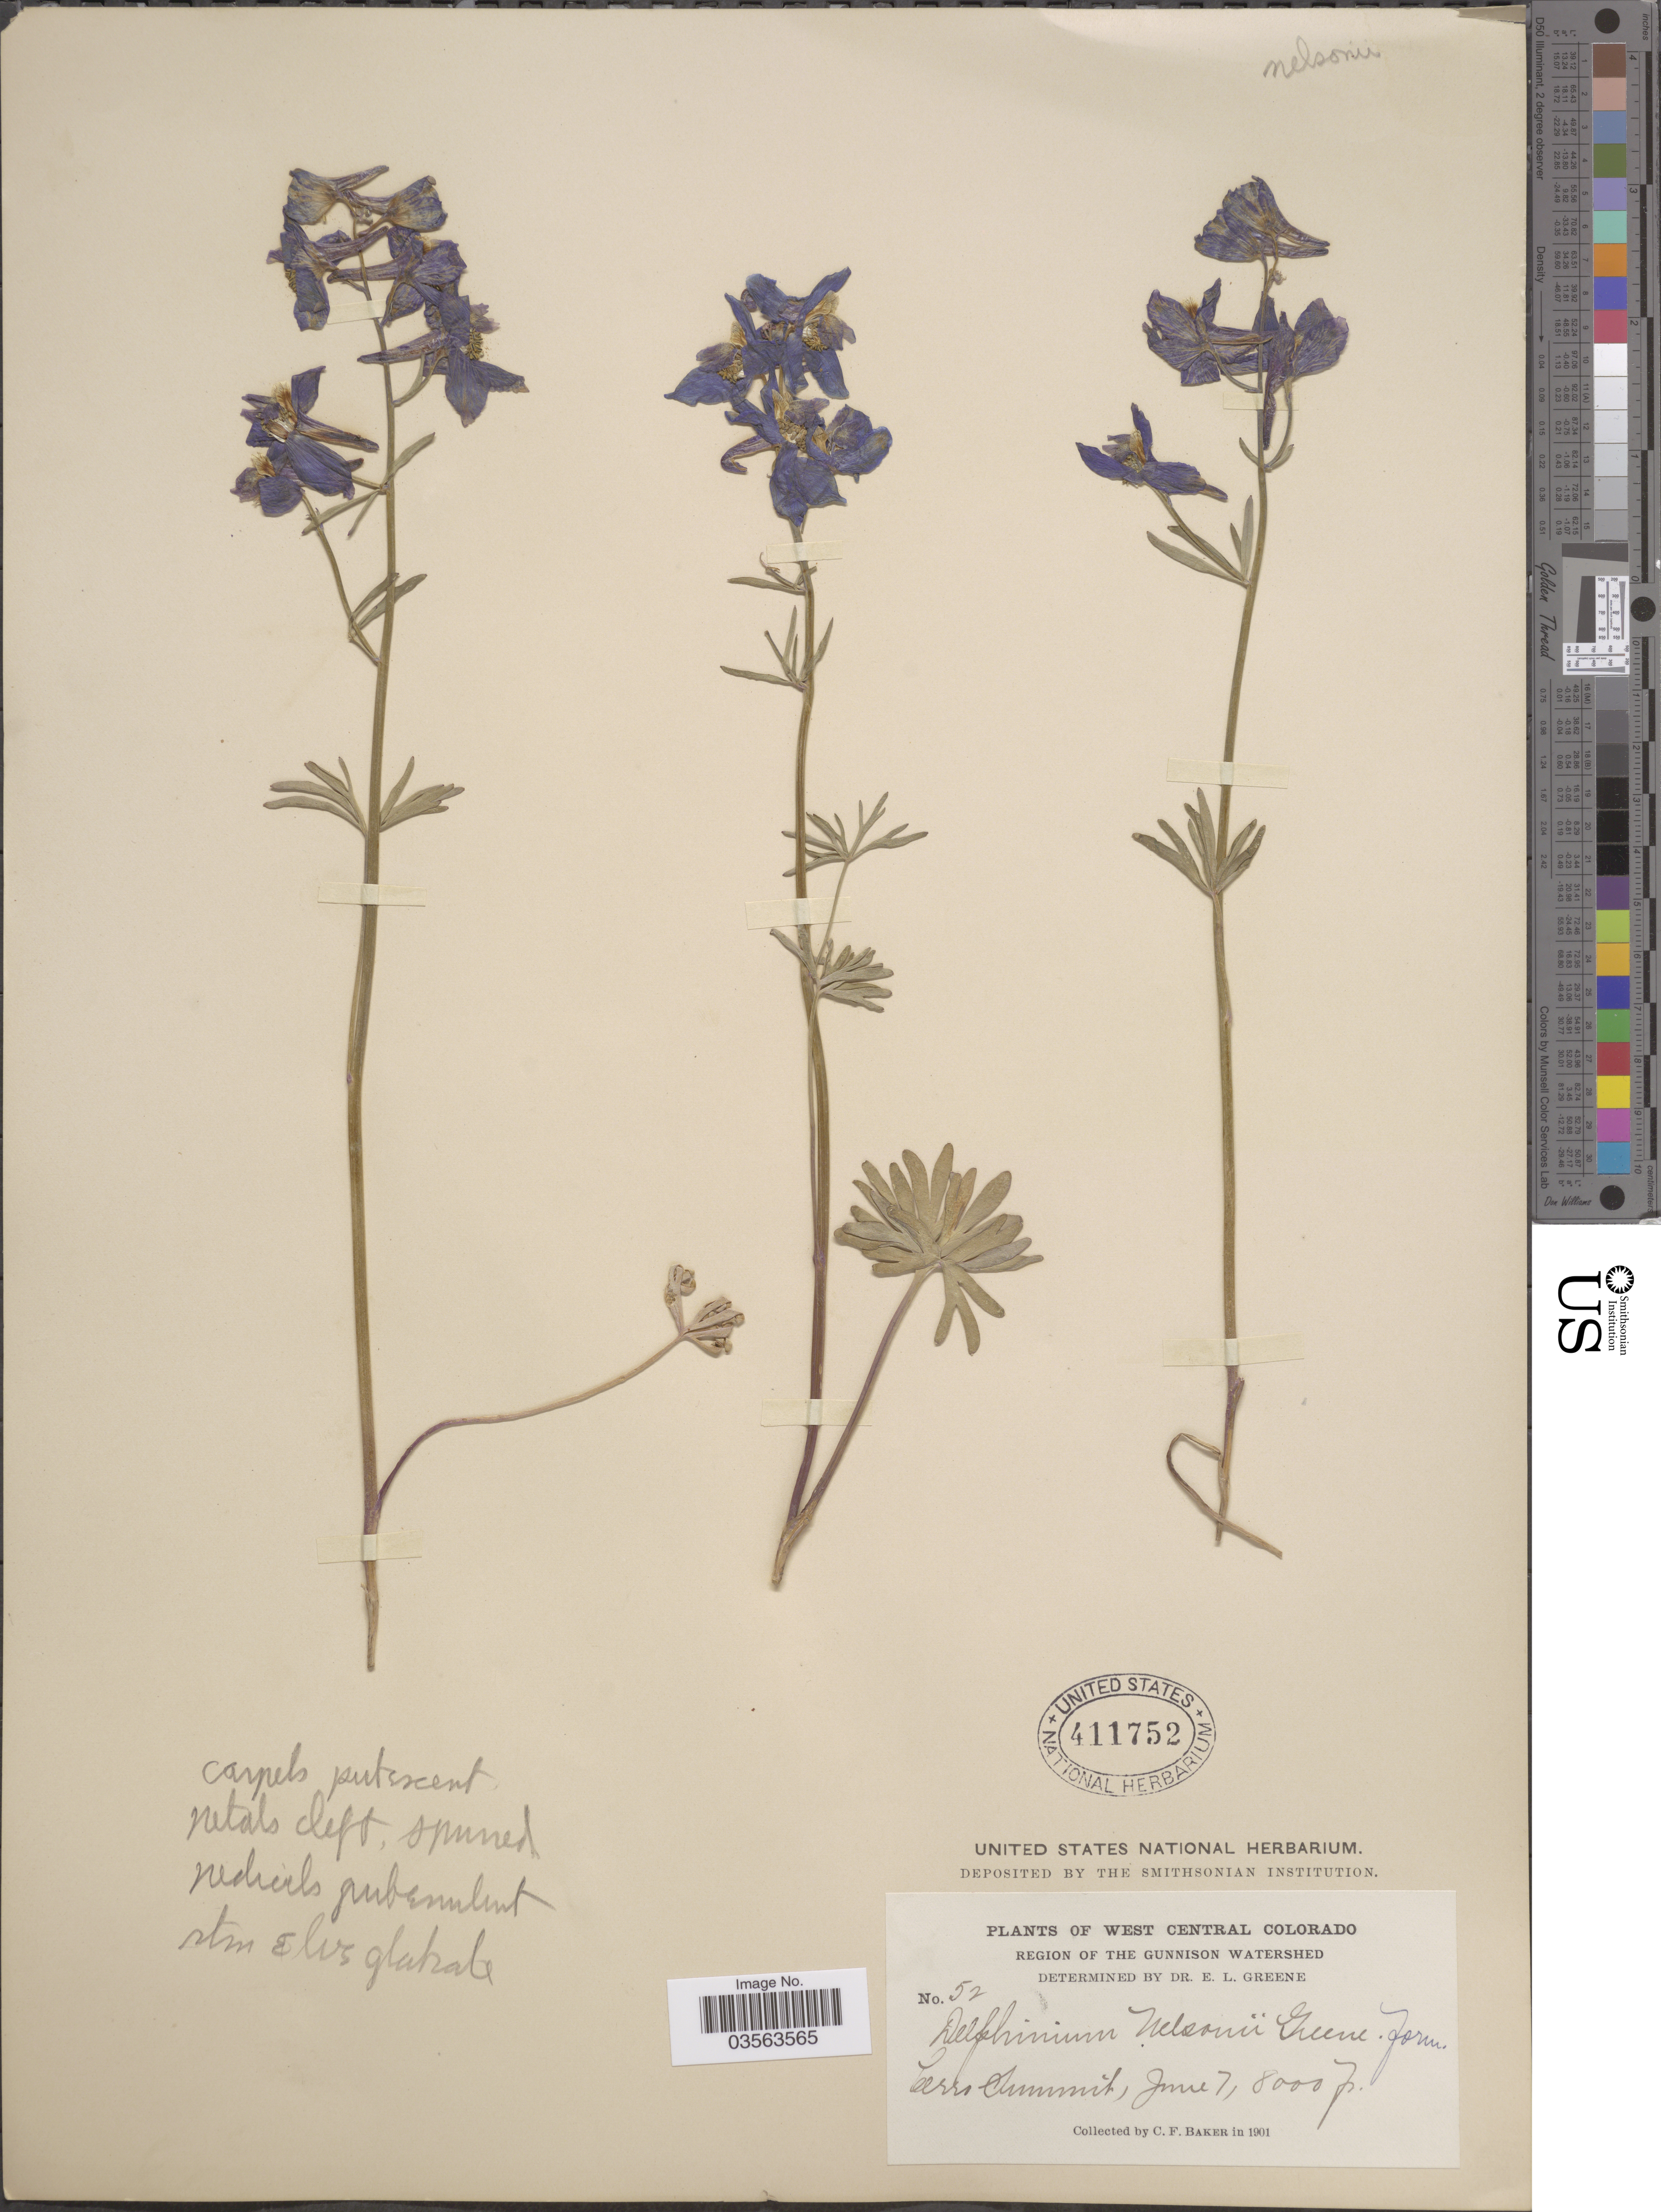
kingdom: Plantae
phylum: Tracheophyta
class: Magnoliopsida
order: Ranunculales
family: Ranunculaceae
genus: Delphinium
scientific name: Delphinium nelsonii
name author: Greene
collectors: C. F. Baker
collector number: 52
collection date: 1901-06-07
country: United States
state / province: Colorado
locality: West Central Colorado. Region of The Gunnison Watershed. Cerro Summit.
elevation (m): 2438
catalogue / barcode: US 411752